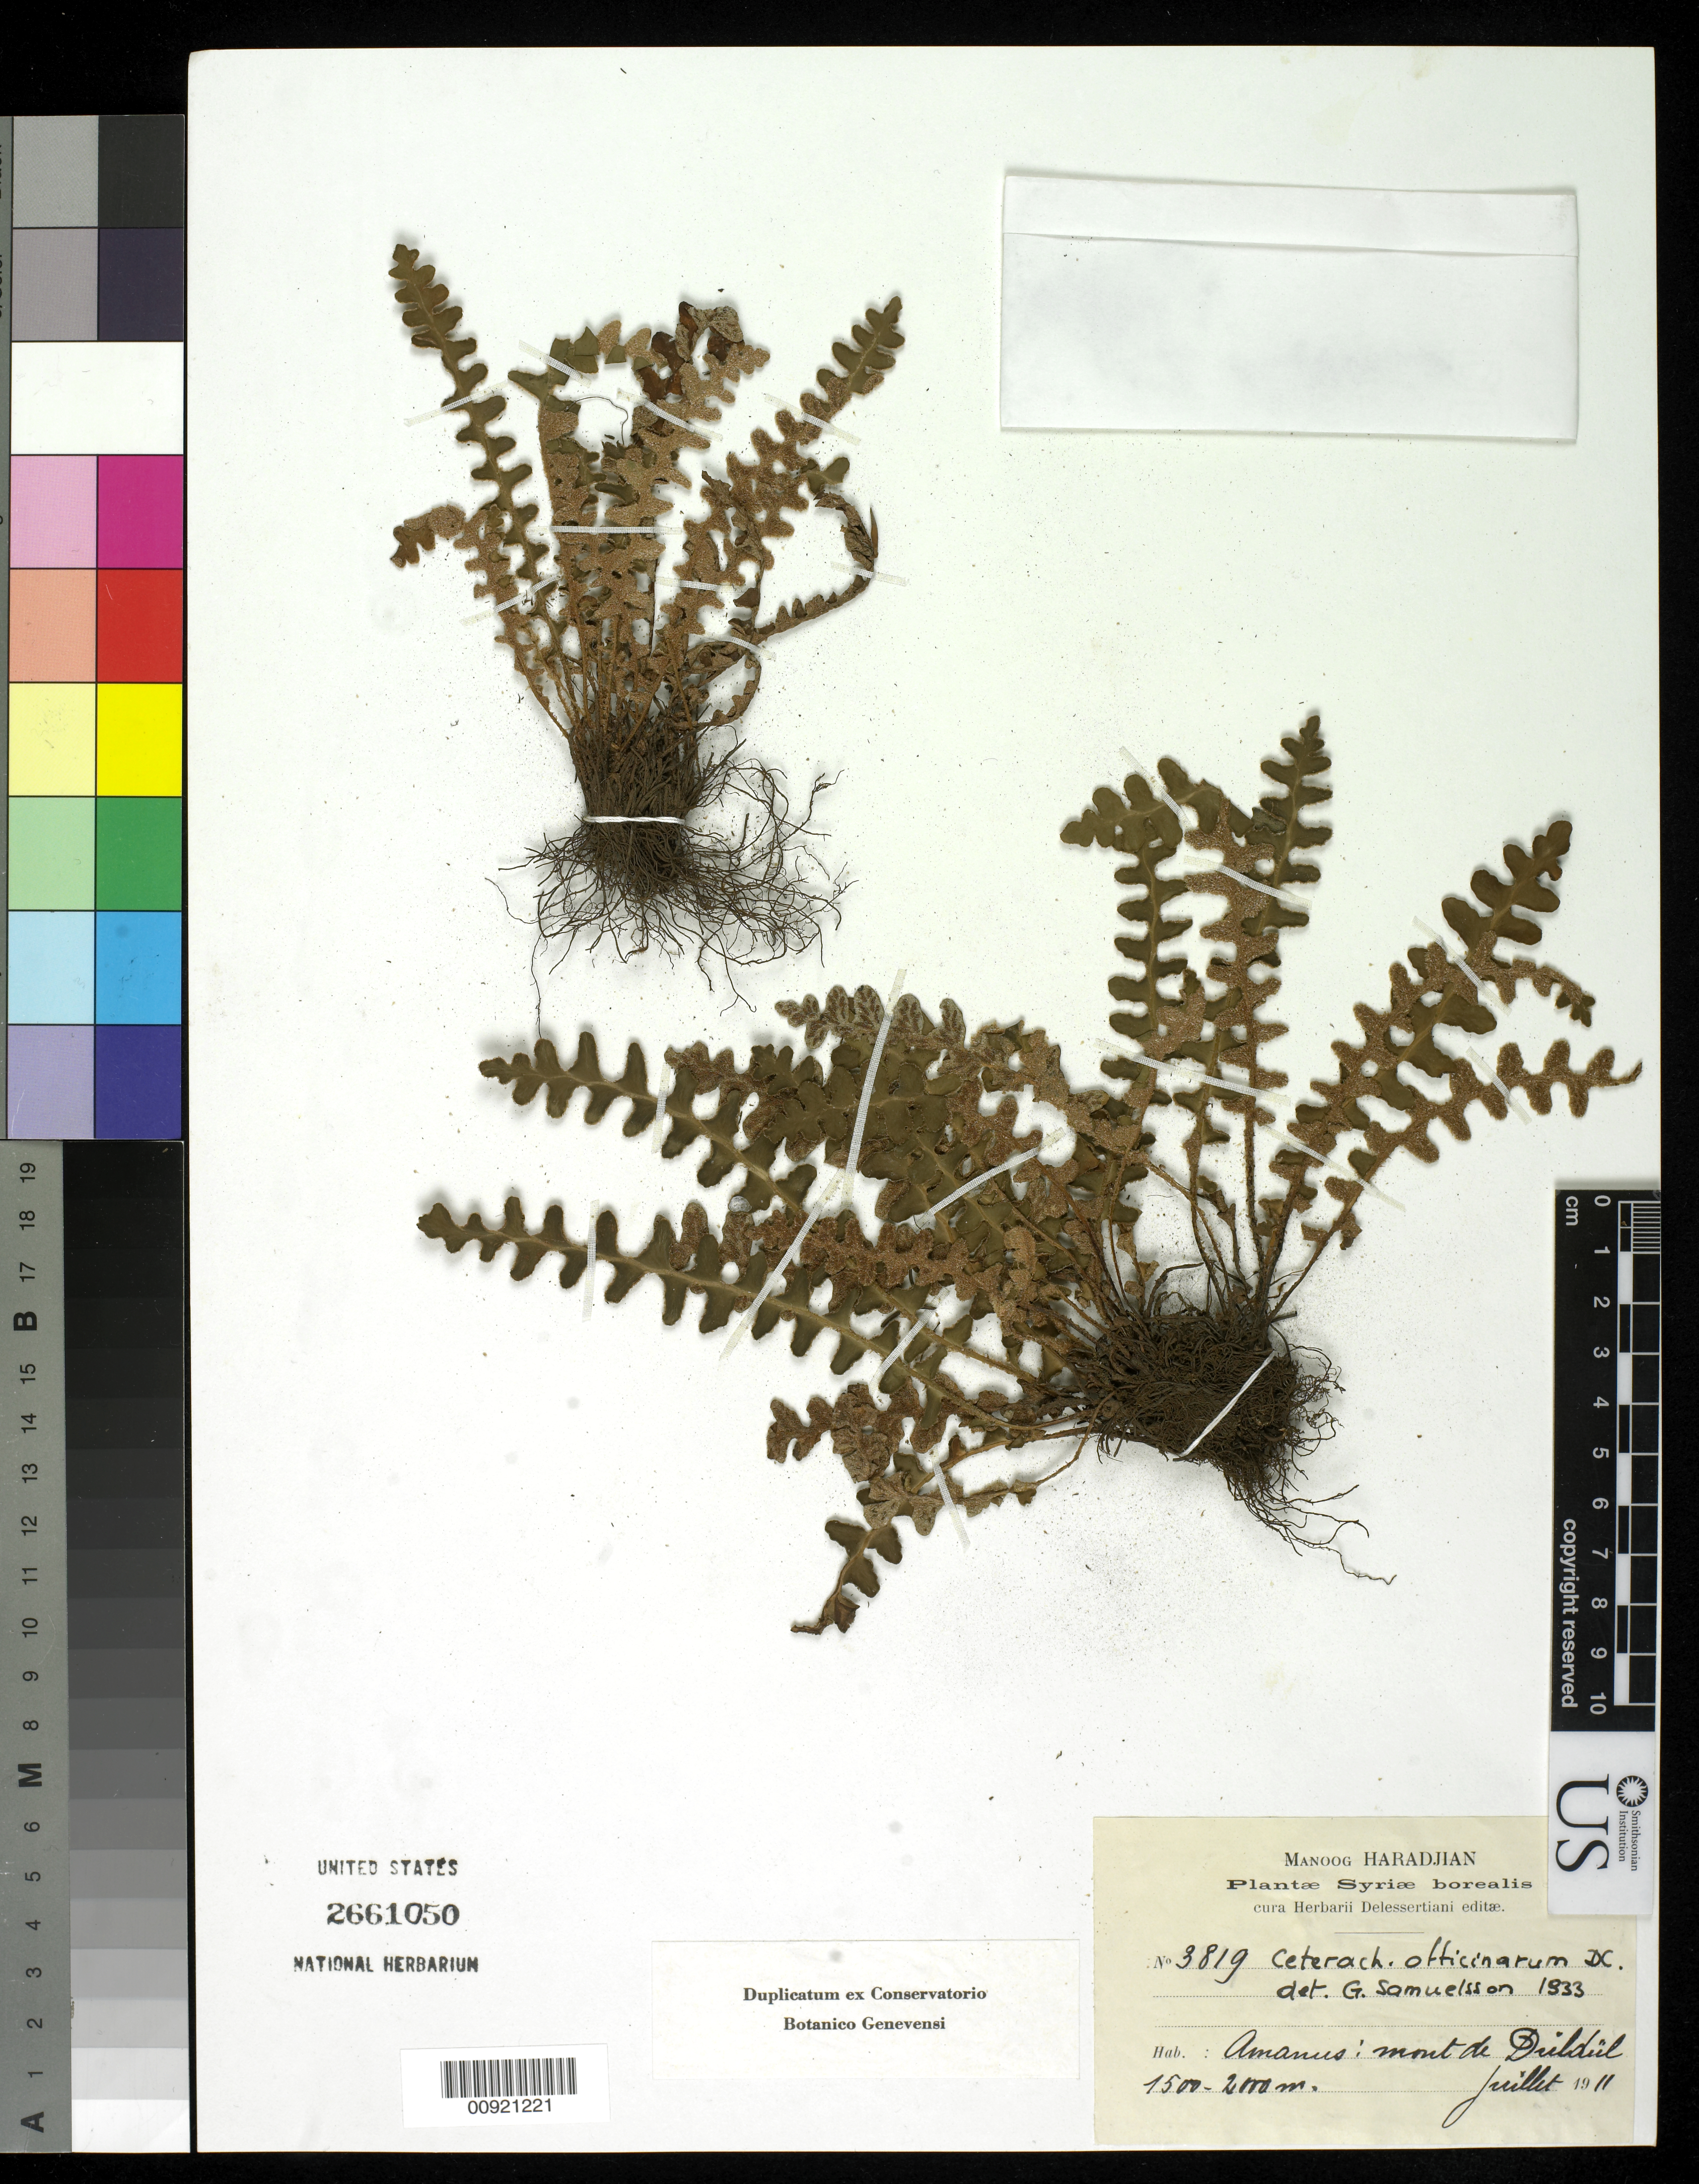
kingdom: Plantae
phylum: Tracheophyta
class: Polypodiopsida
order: Polypodiales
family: Aspleniaceae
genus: Asplenium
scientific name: Asplenium officinarum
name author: DC.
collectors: M. Haradjian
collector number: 3819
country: Syria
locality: Amanus: mont de Drildul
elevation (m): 1500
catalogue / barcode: US 2661050